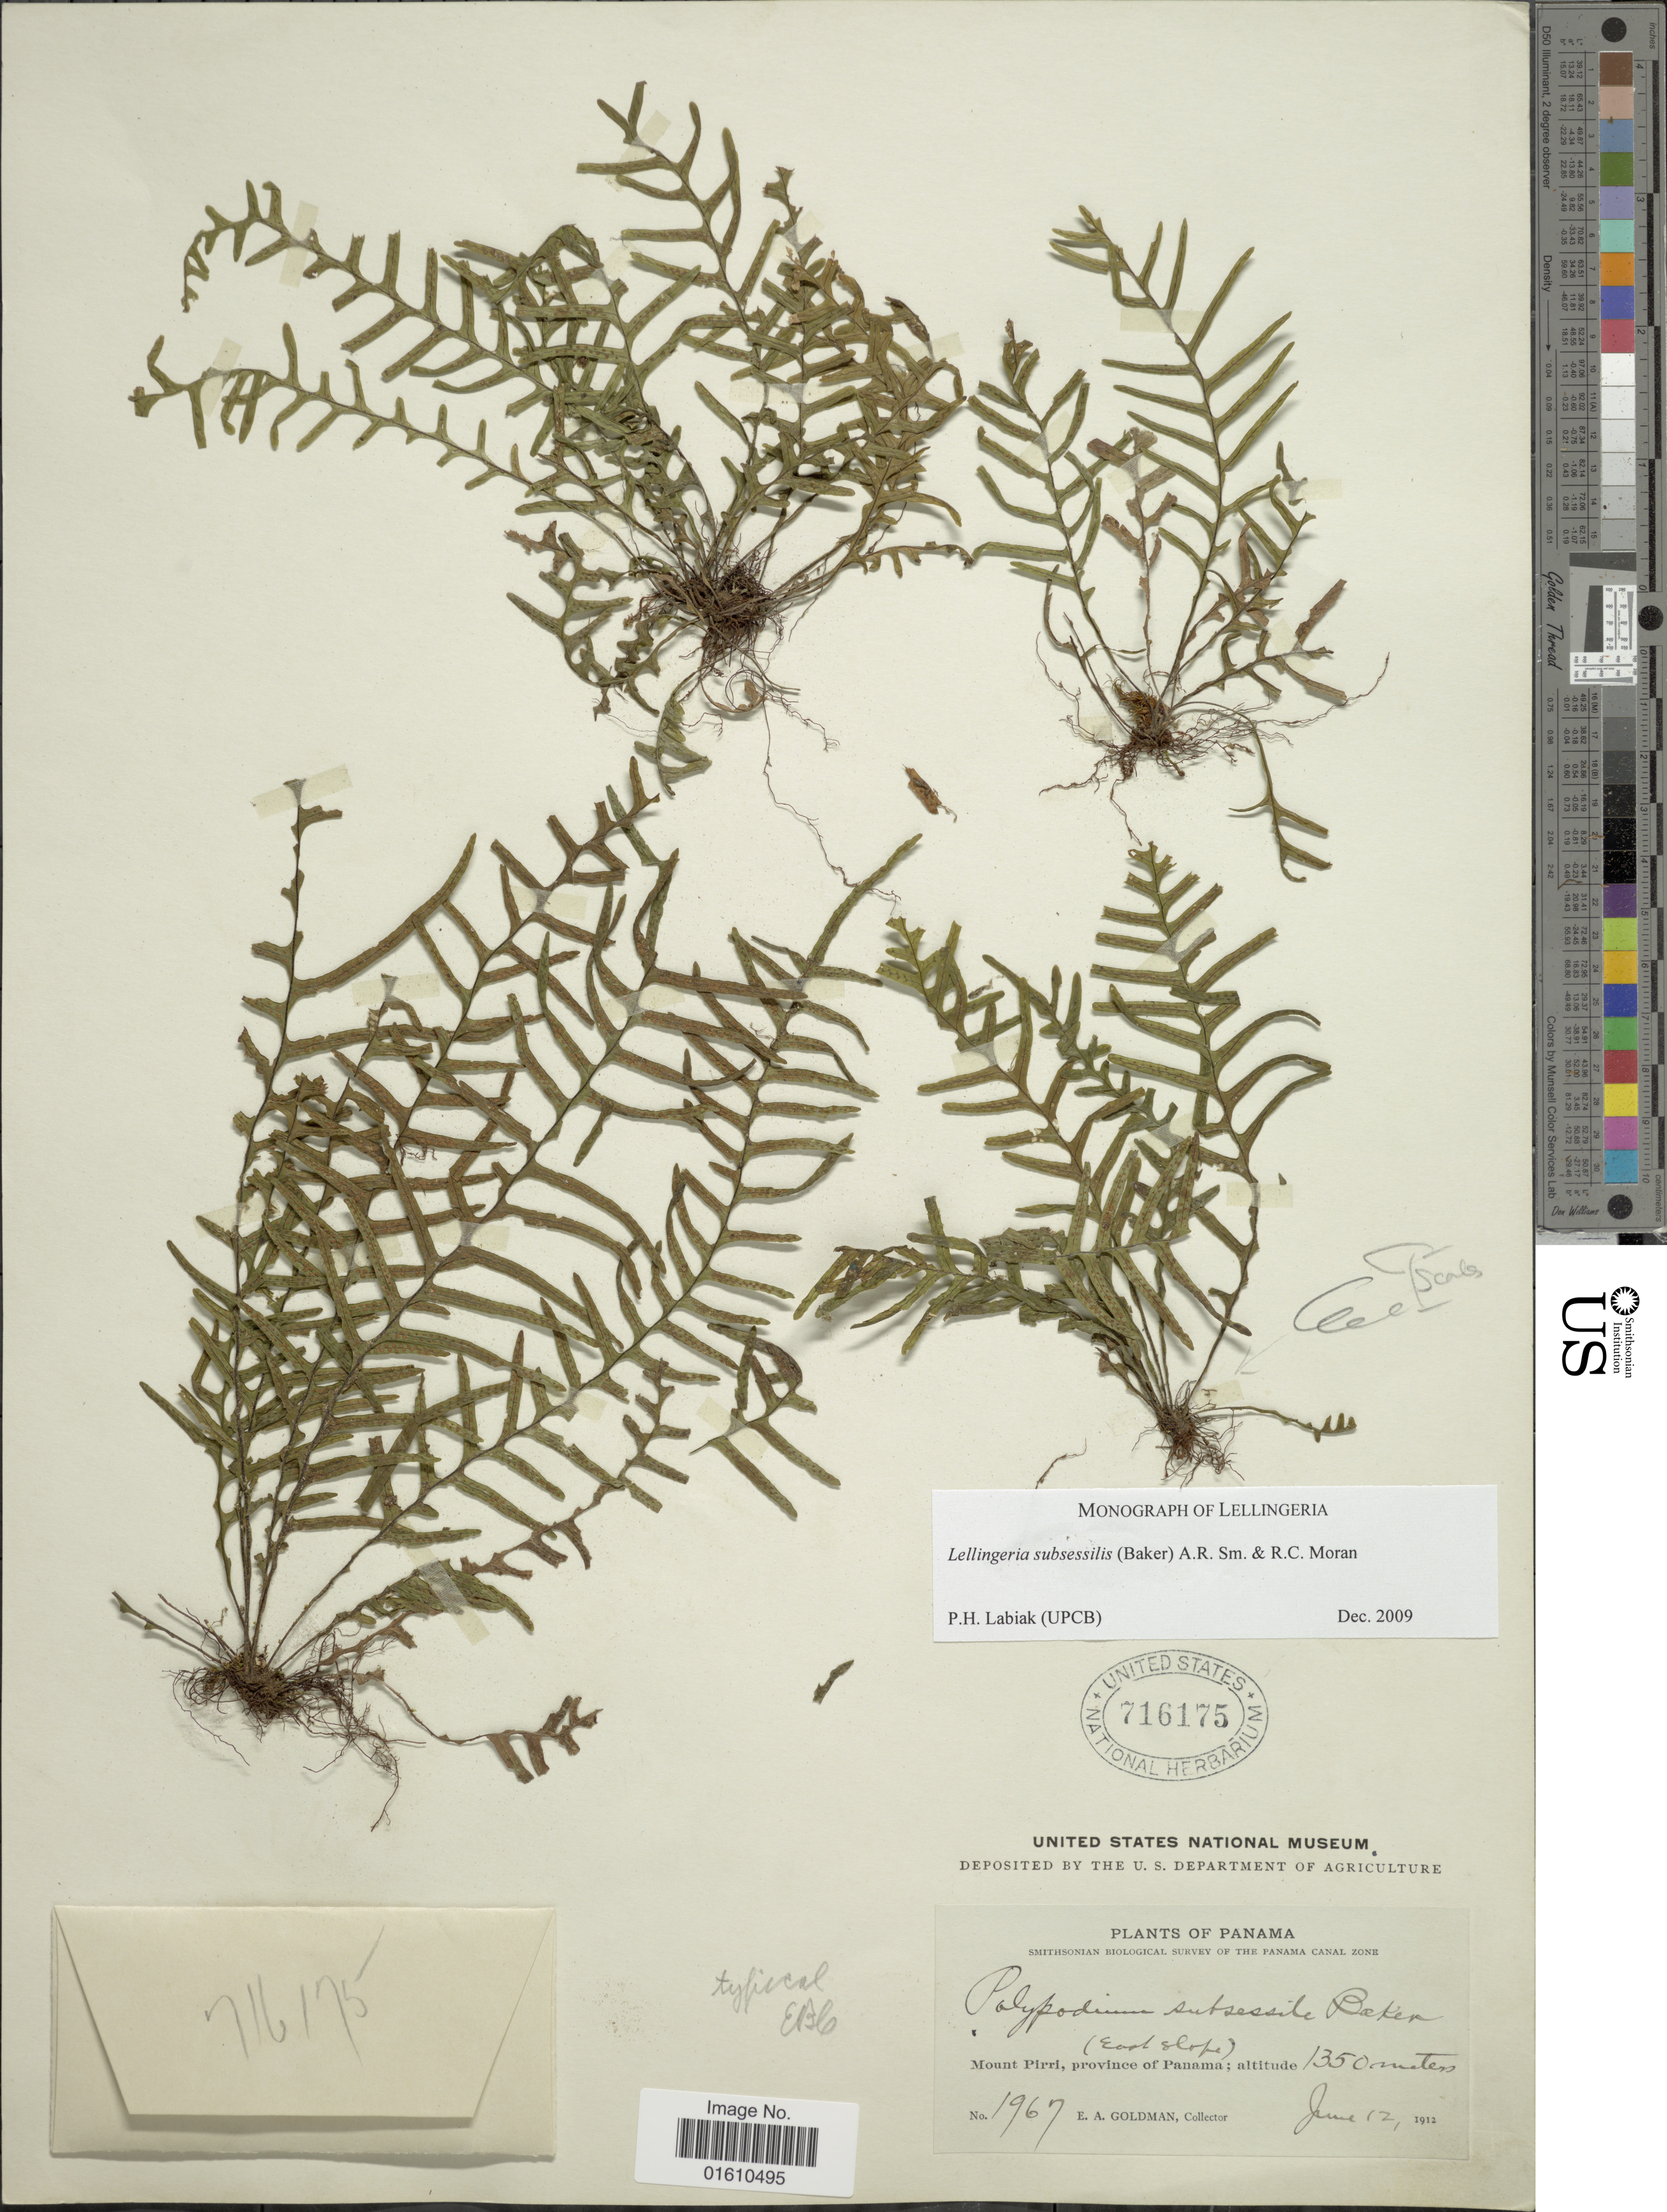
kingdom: Plantae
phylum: Tracheophyta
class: Polypodiopsida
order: Polypodiales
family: Polypodiaceae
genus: Lellingeria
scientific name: Lellingeria subsessilis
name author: (Baker) A.R. Sm. & R.C. Moran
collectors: E. A. Goldman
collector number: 1967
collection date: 1912-06-12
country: Panama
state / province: Panamá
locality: Mount Pirri, province of Panama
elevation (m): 1350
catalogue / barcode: US 716175